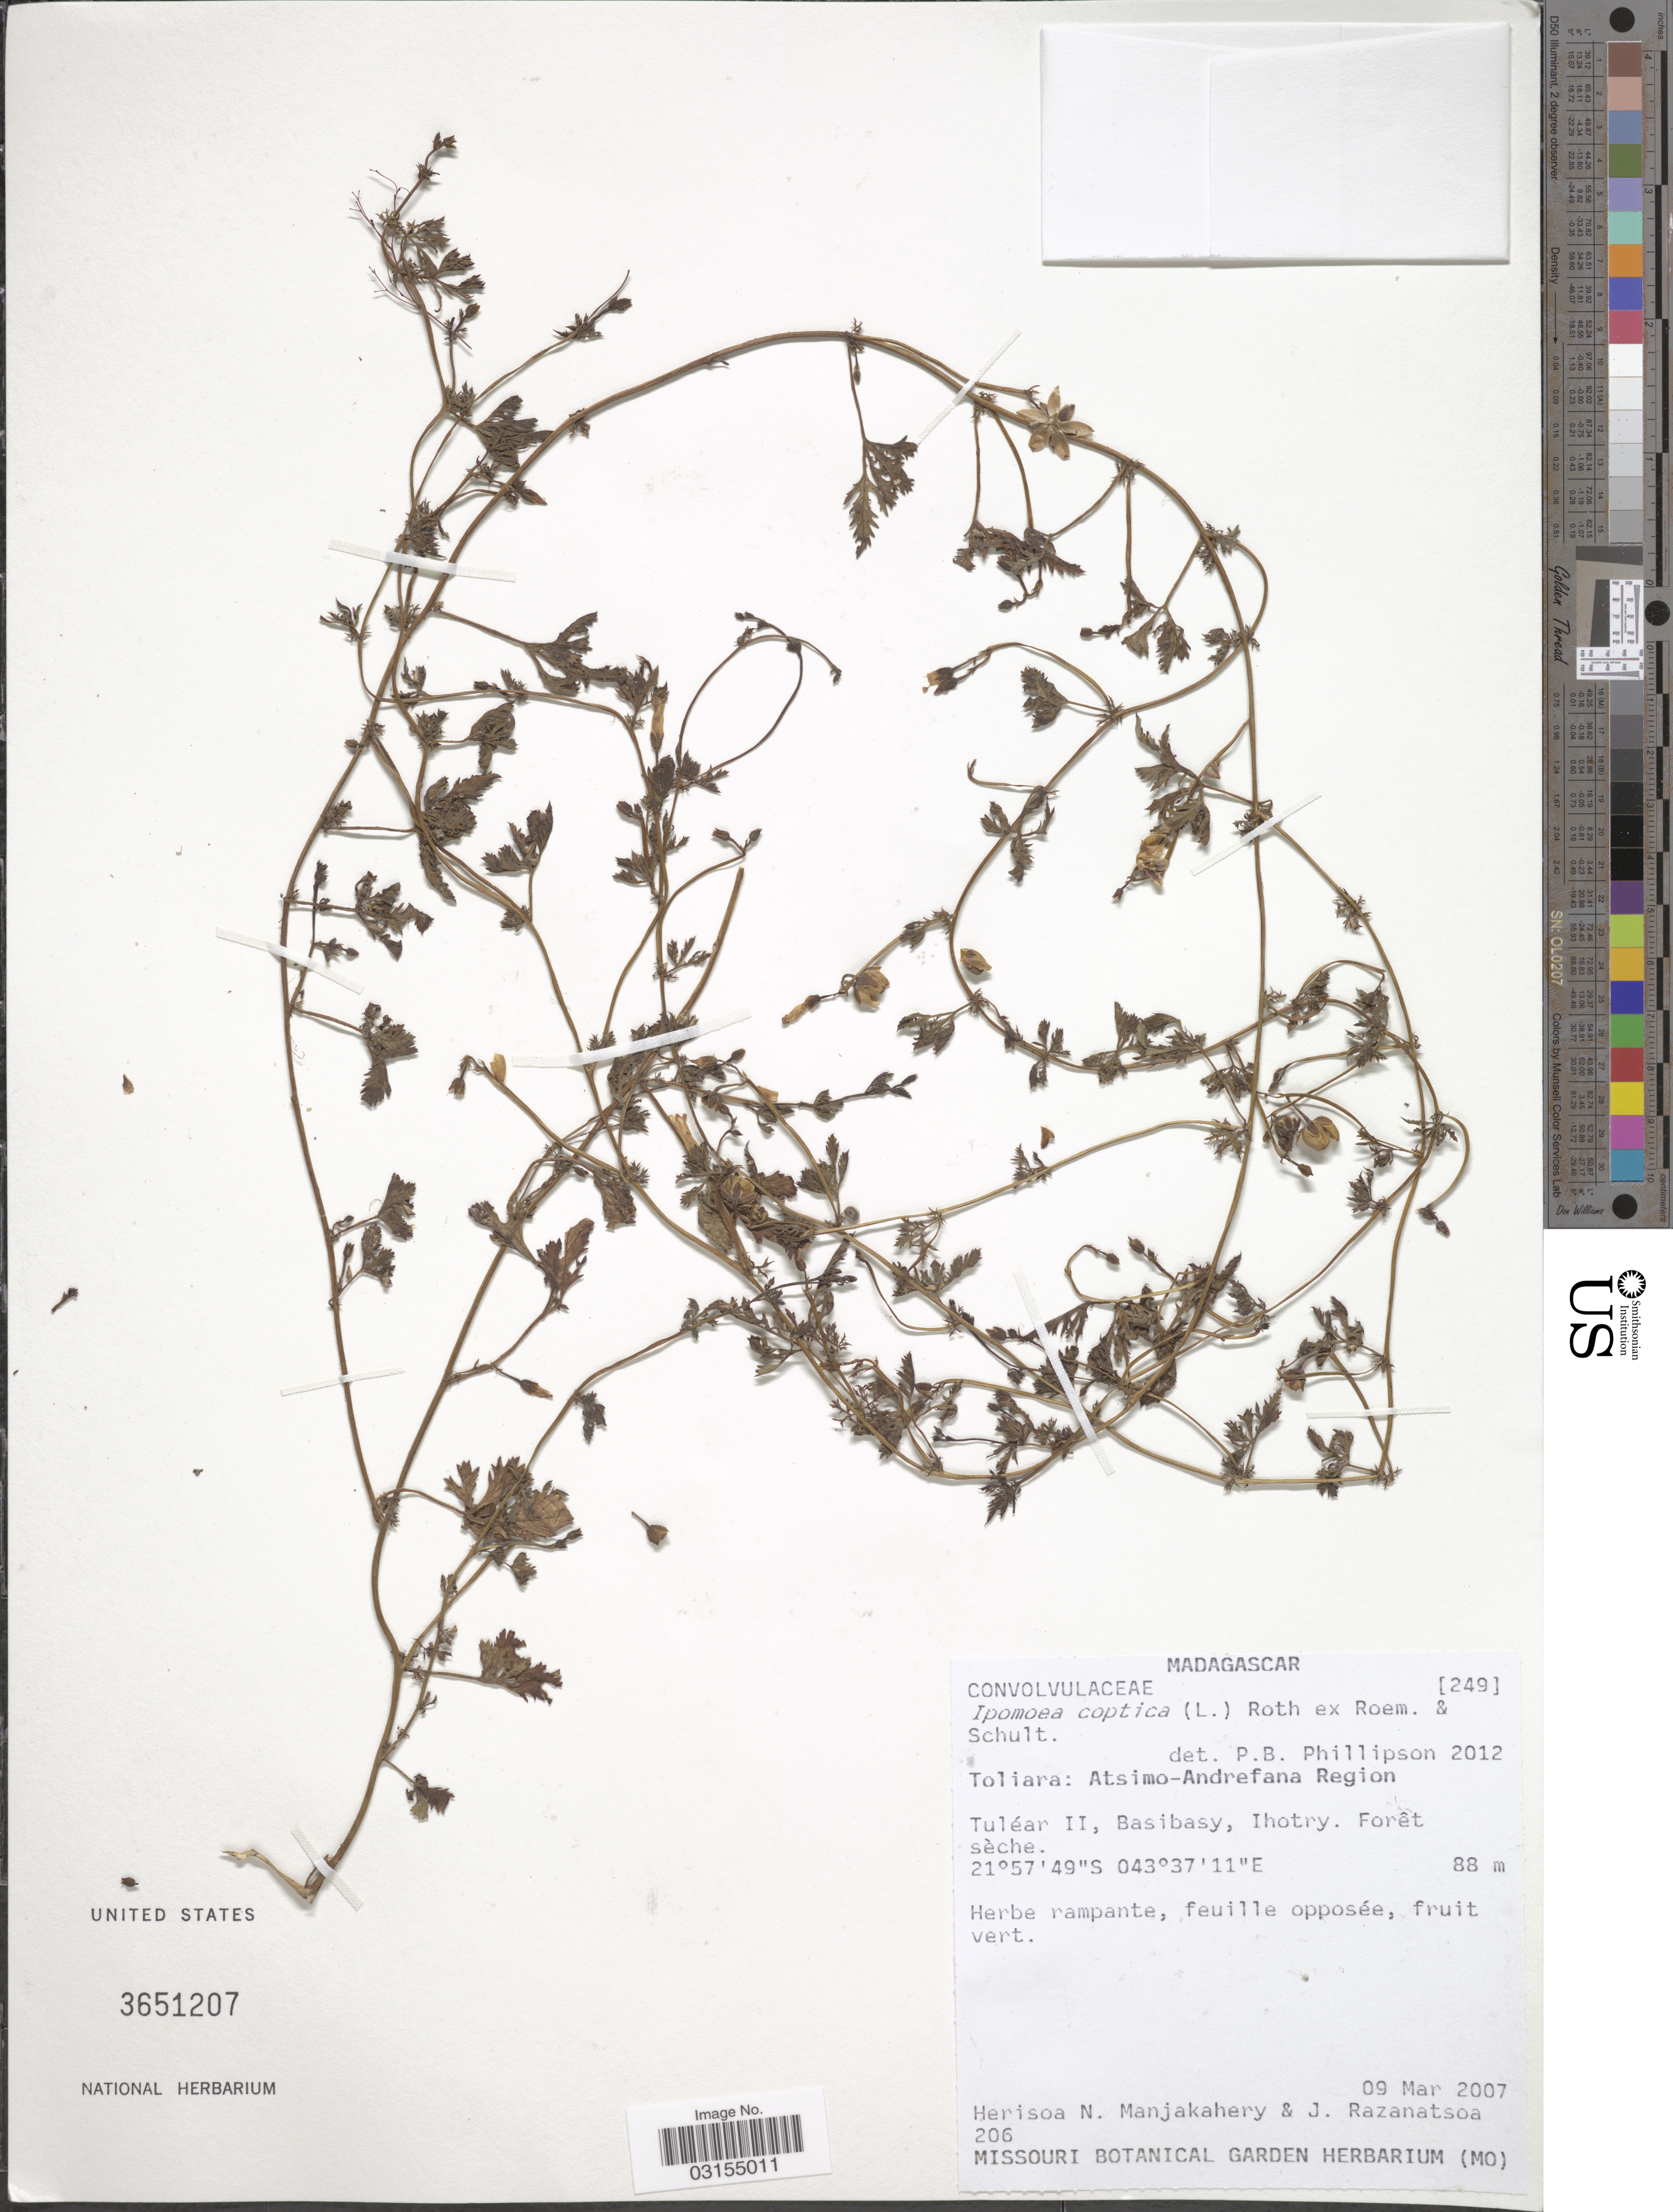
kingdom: Plantae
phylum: Tracheophyta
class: Magnoliopsida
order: Solanales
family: Convolvulaceae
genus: Ipomoea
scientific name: Ipomoea coptica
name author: (L.) Roth ex Roem. & Schult.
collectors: H. N. Manjakahery & J. Razanatsoa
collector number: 206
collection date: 2007-03-09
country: Madagascar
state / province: Atsimo-Andrefana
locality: Atsimo-Andrefana Region. Tuléar II, Basibasy, Ihotry.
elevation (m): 88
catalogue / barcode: US 3641207